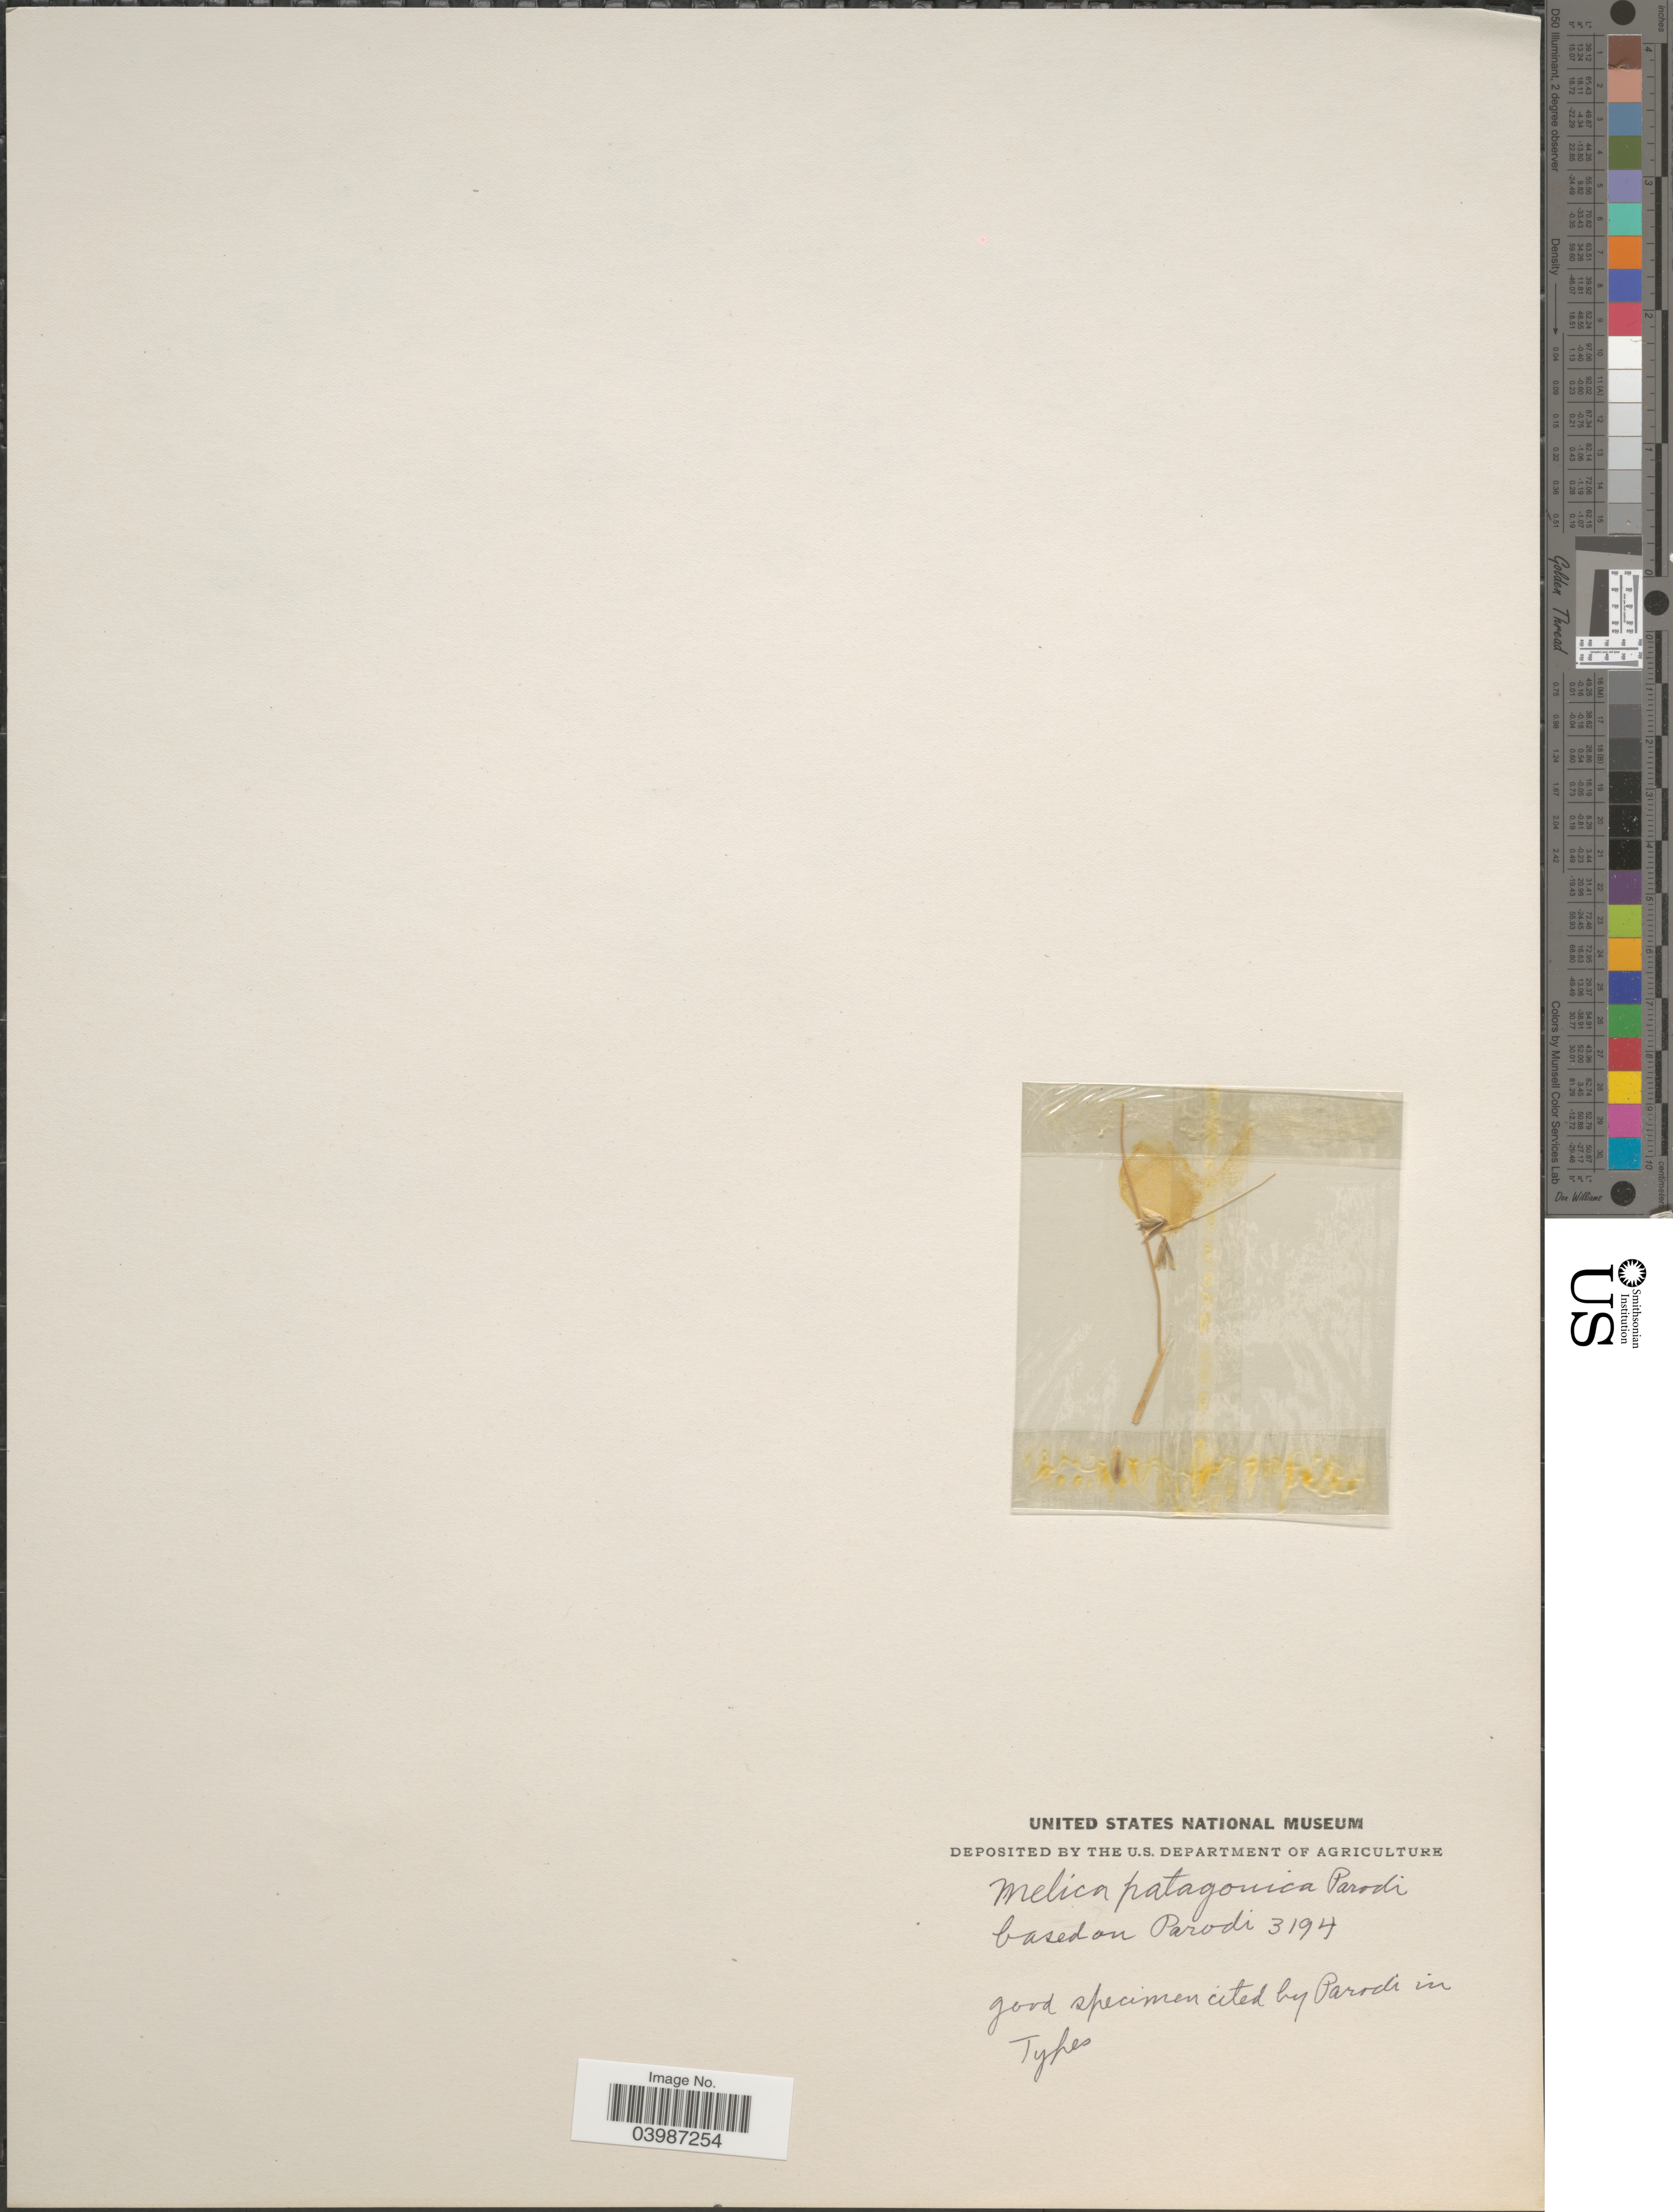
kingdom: Plantae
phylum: Tracheophyta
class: Liliopsida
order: Poales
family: Poaceae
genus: Melica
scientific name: Melica patagonica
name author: Parodi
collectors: Parodi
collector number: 3194?